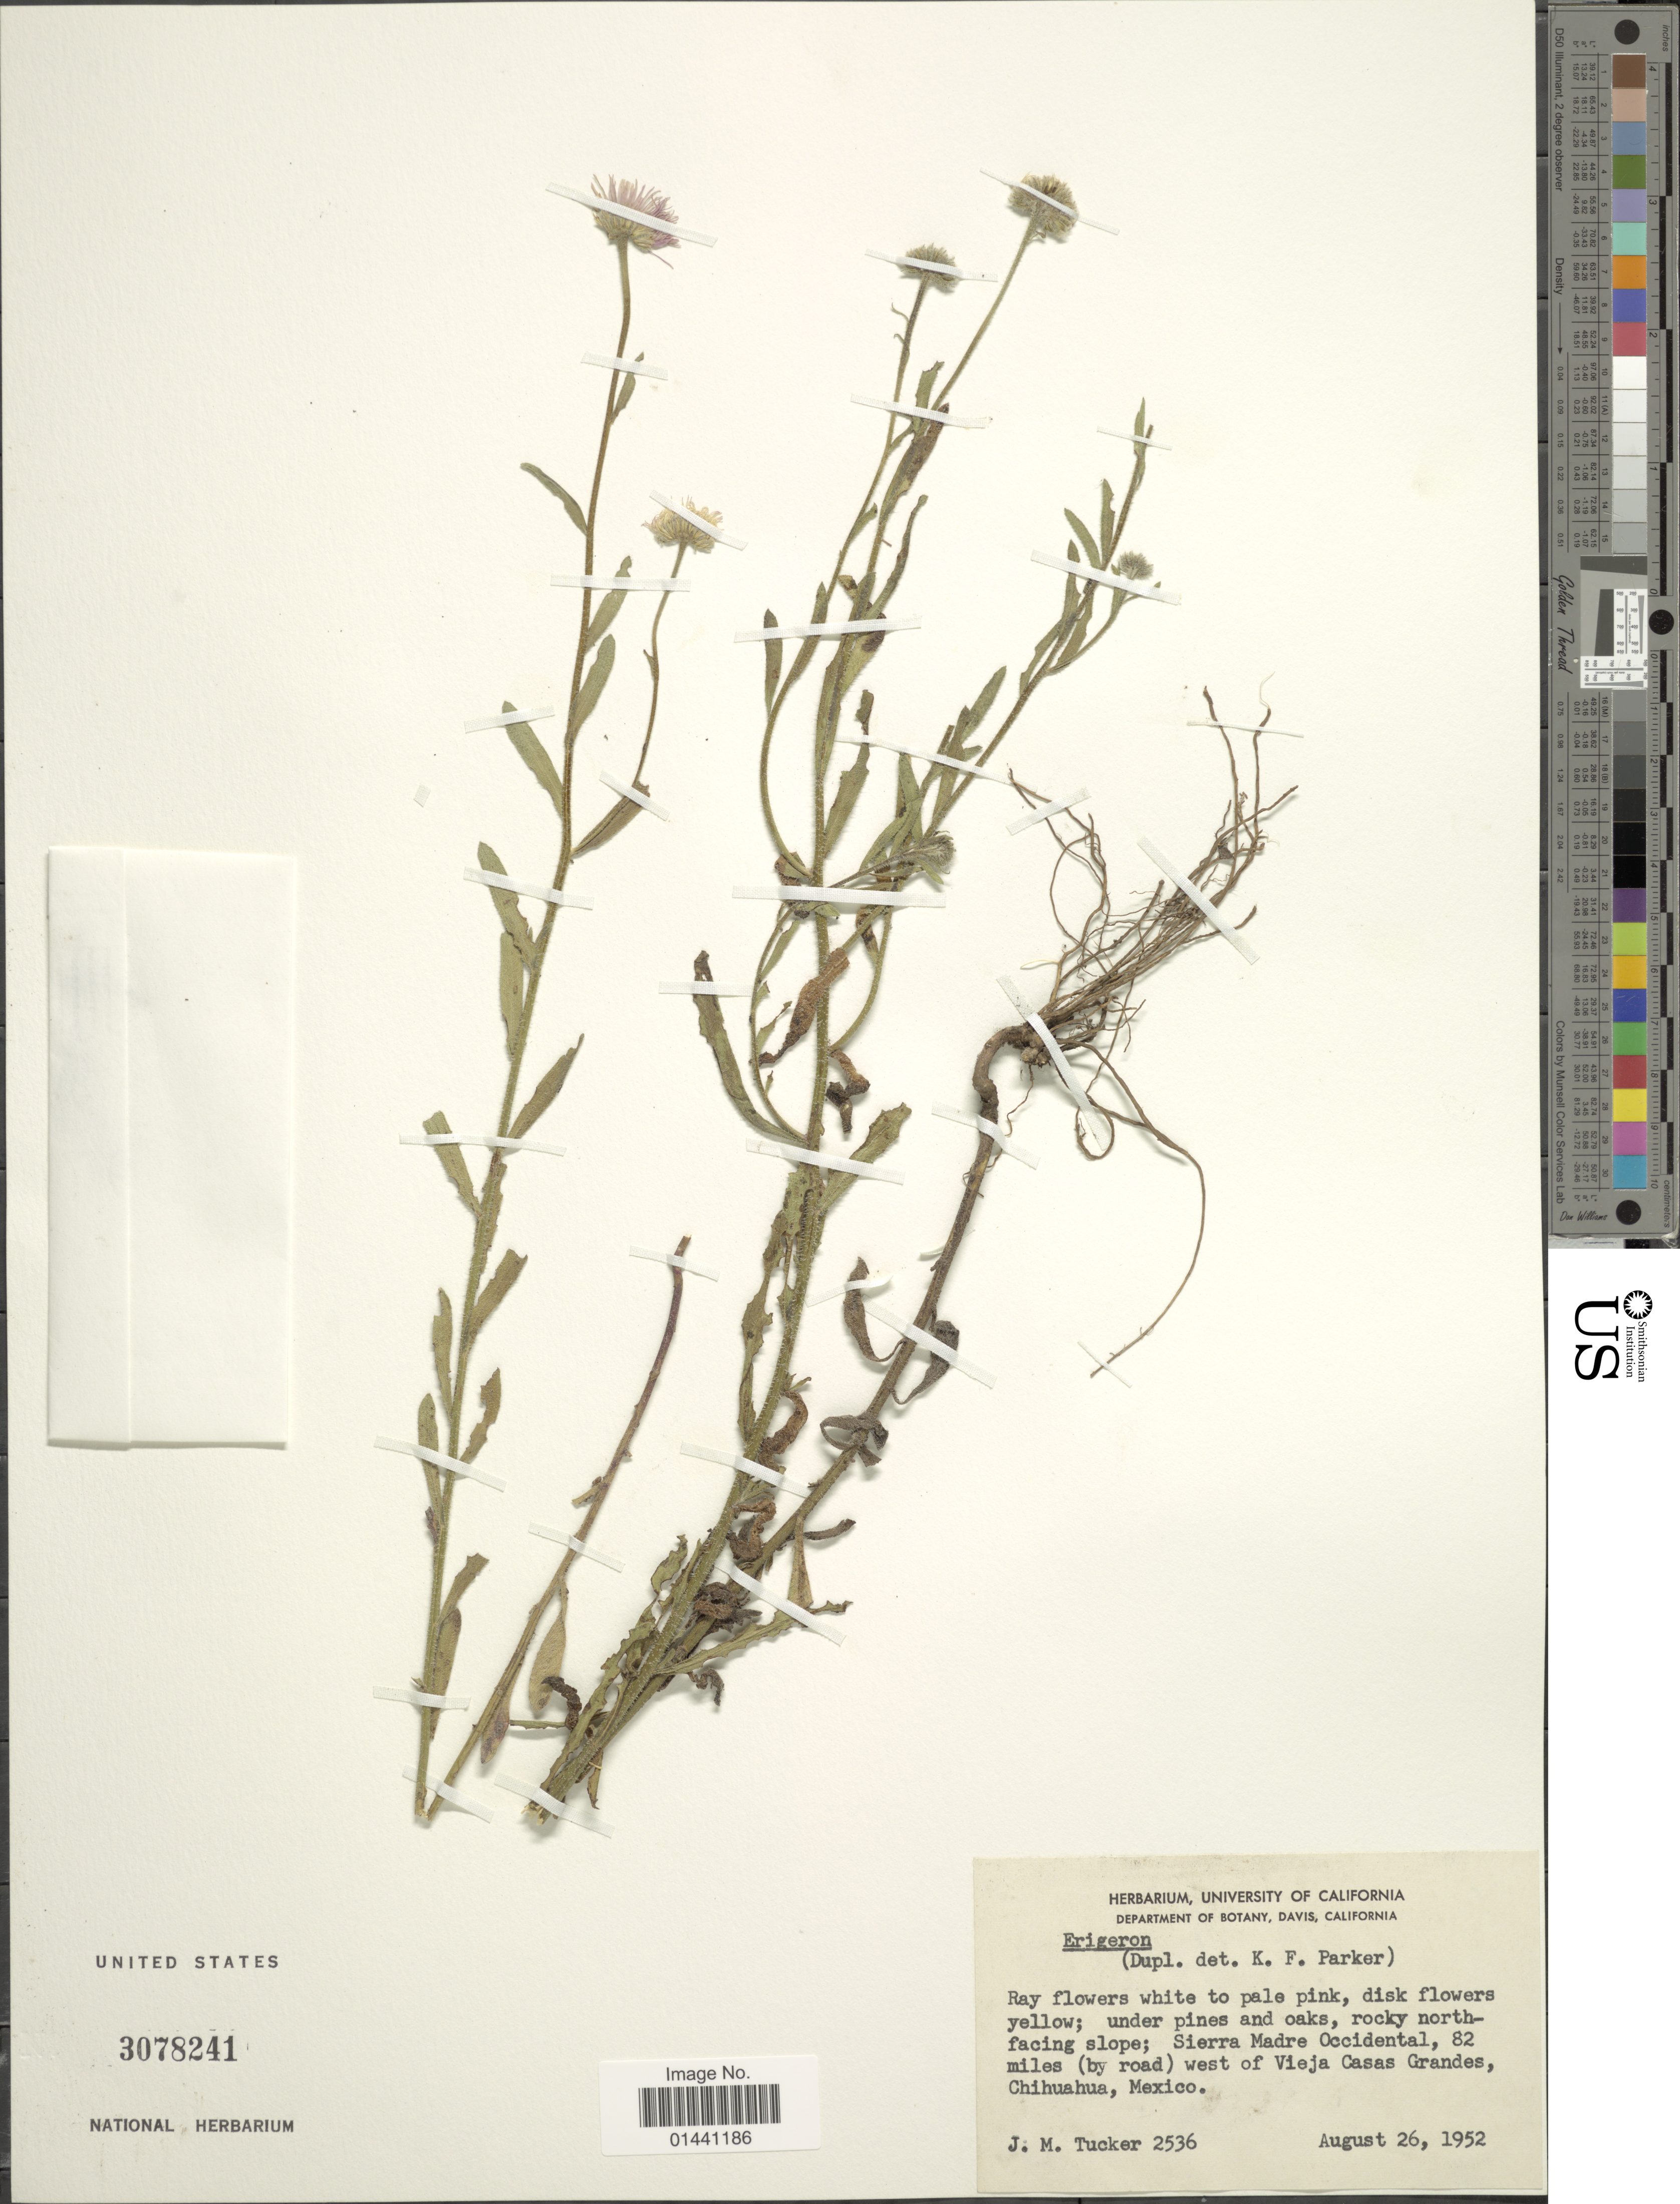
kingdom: Plantae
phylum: Tracheophyta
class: Magnoliopsida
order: Asterales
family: Asteraceae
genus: Erigeron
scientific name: Erigeron sp.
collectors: J. M. Tucker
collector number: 2536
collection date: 1952-08-26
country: Mexico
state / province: Chihuahua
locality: Under pines and oaks, rocky north-facing slope; Sierra Madre Occidental, 82 miles (by road) west of Vieja Casas Grandes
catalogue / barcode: US 3078241